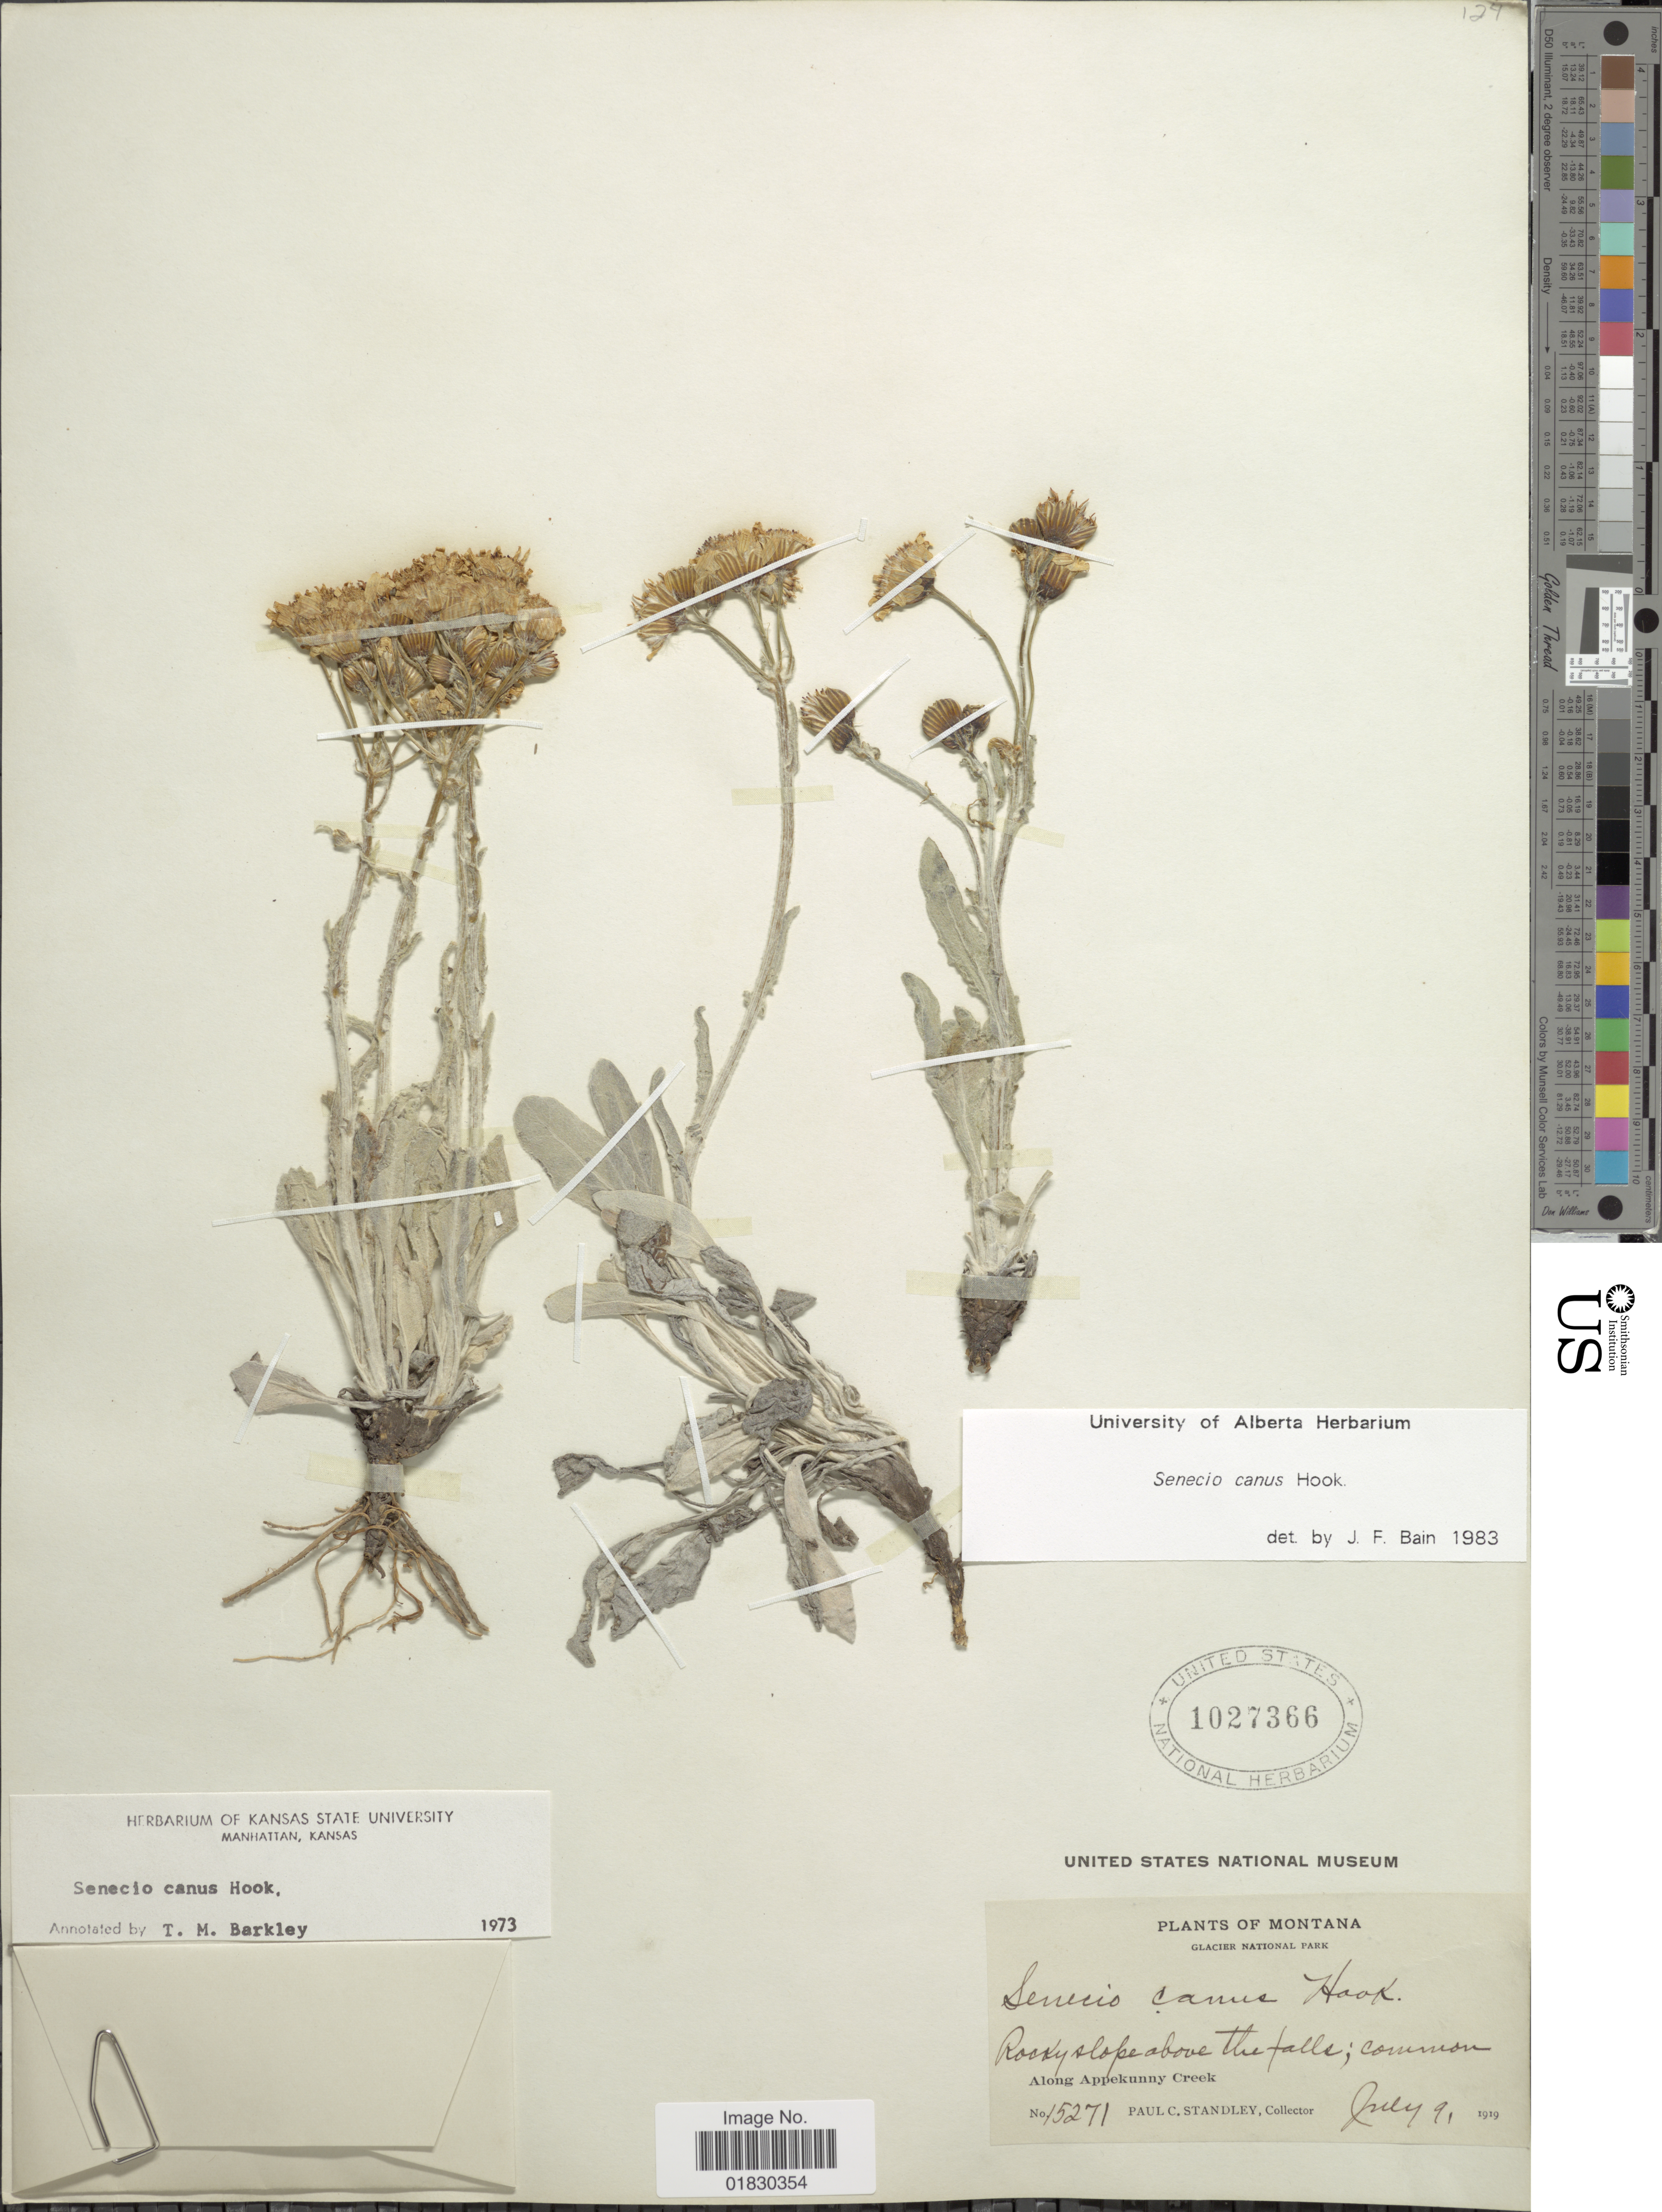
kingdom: Plantae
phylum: Tracheophyta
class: Magnoliopsida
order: Asterales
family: Asteraceae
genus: Packera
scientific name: Packera cana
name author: (Hook.) W.A. Weber & Á. Löve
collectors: P. C. Standley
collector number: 15271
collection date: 1919-07-09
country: United States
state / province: Montana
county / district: Glacier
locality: Glacier National Park, along Appekunny Creek , Rocky slope above the falls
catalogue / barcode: US 1027366